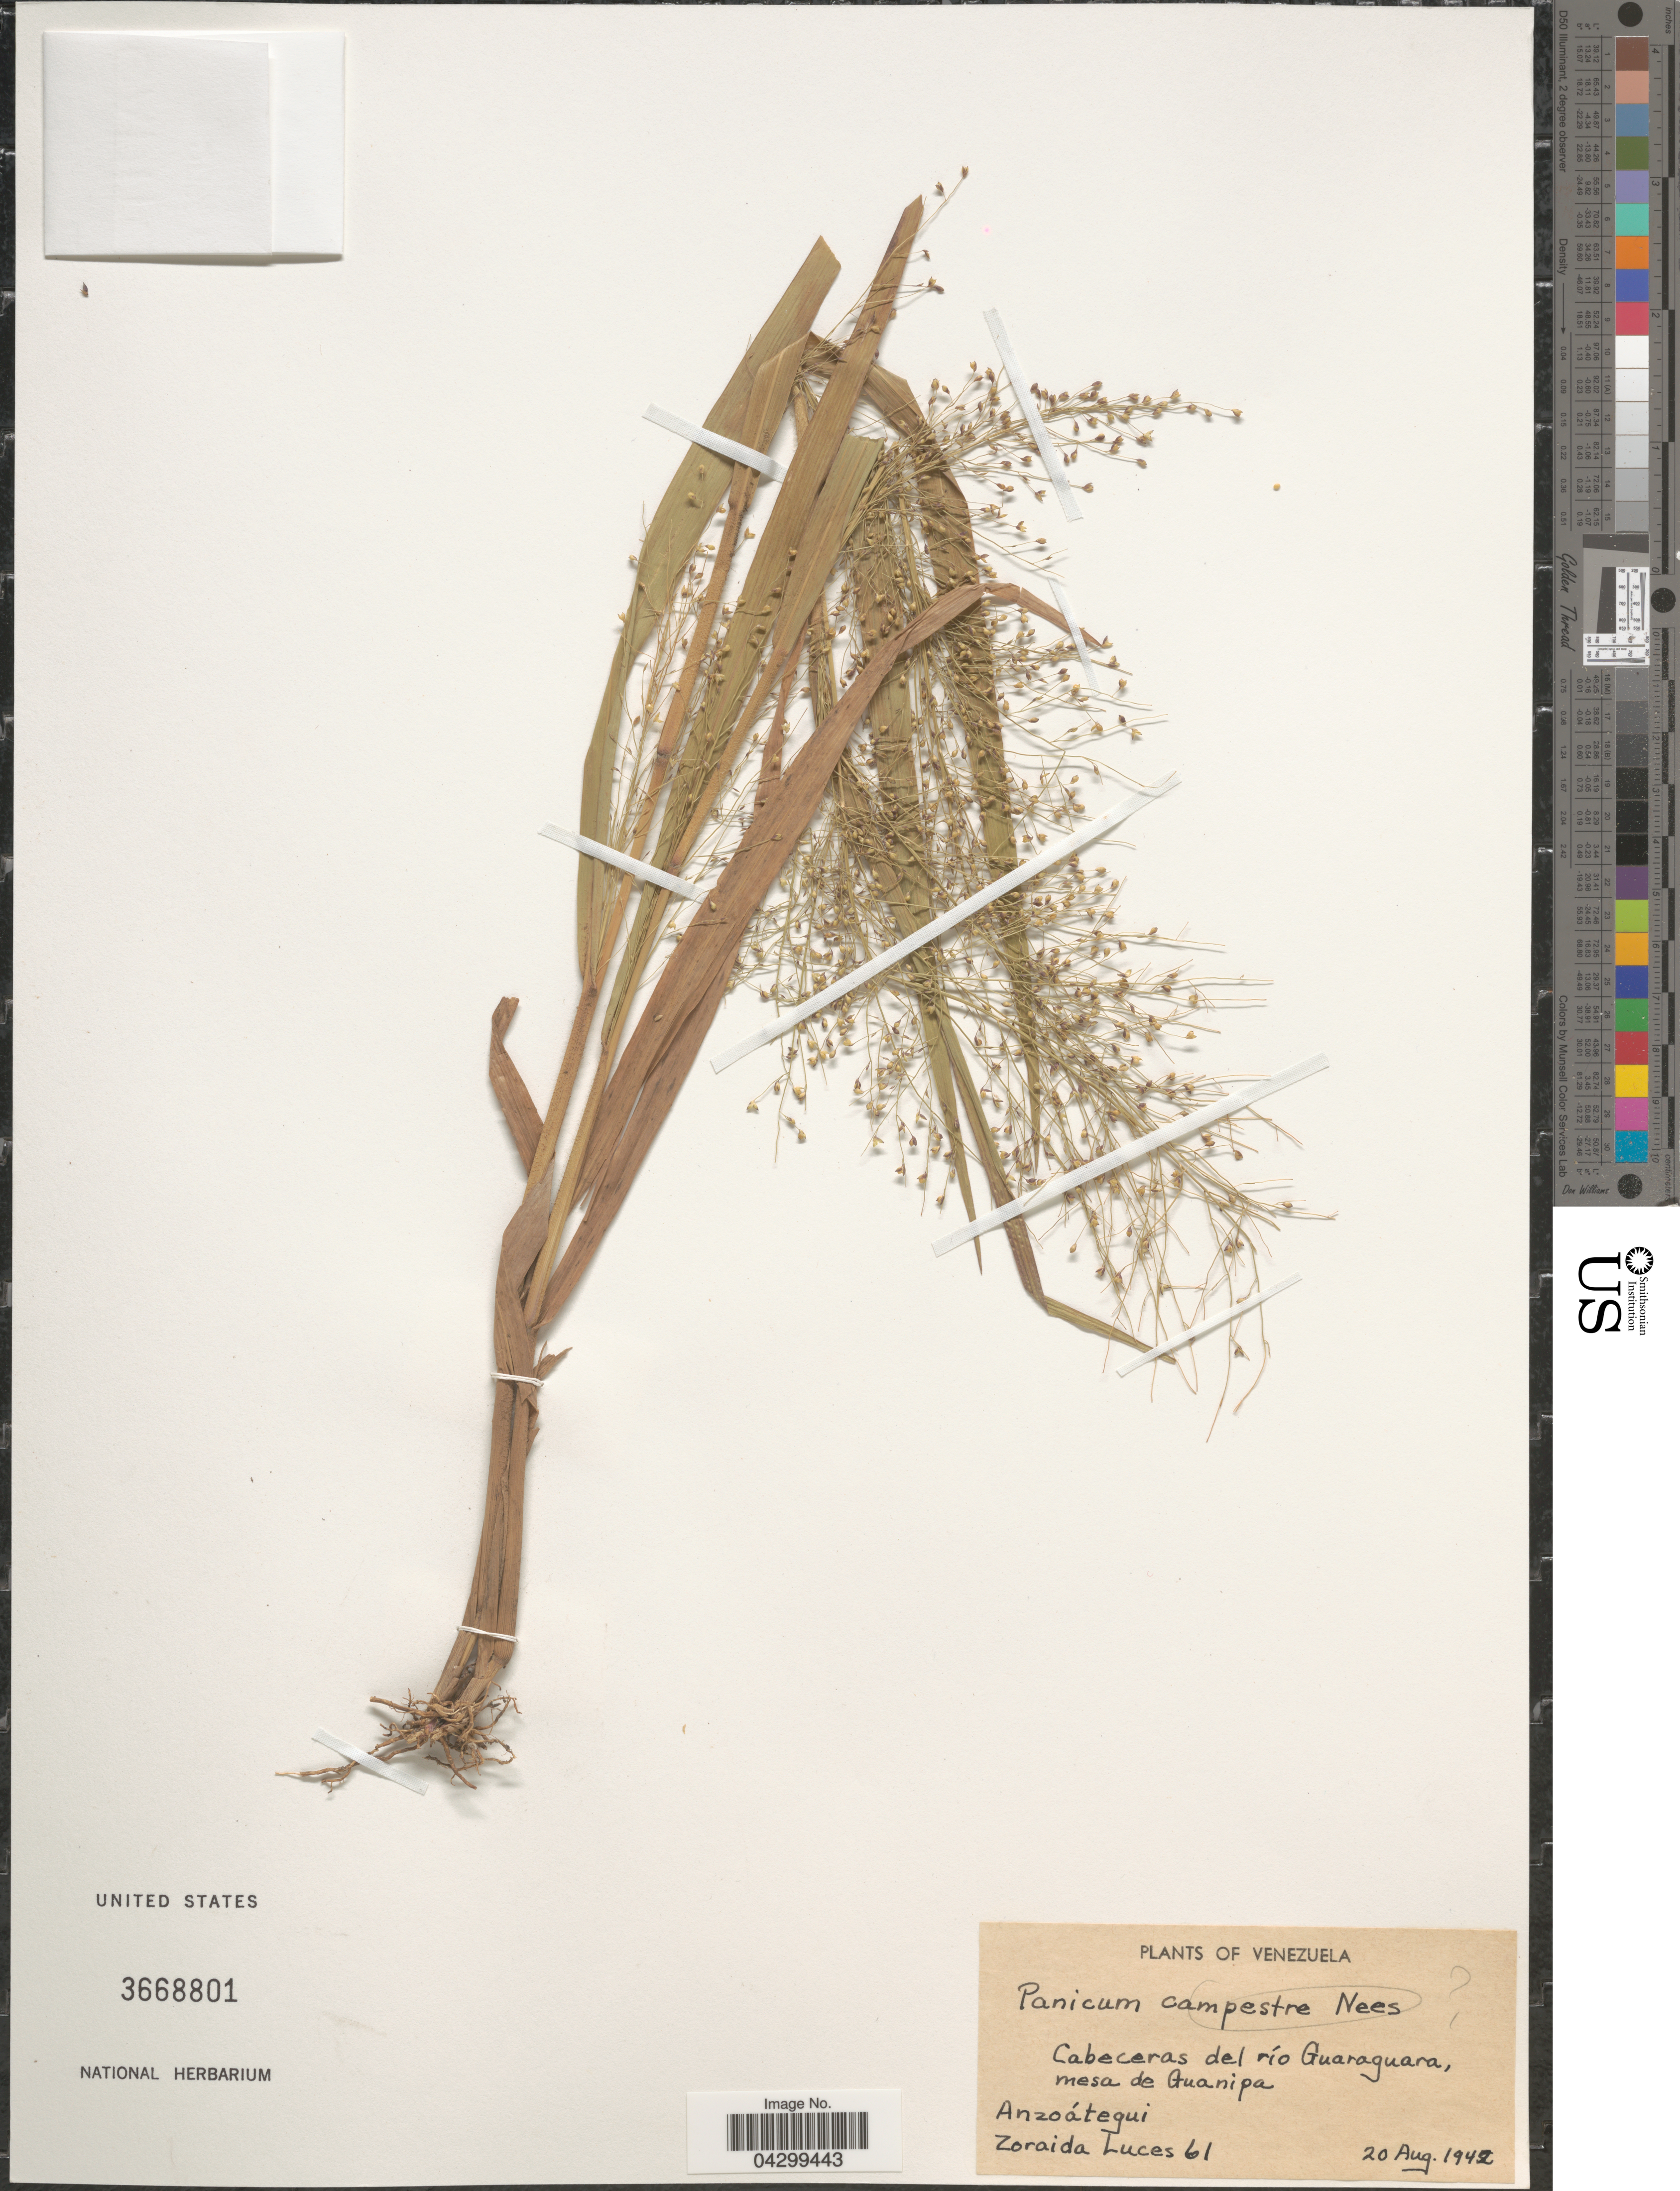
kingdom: Plantae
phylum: Tracheophyta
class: Liliopsida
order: Poales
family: Poaceae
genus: Panicum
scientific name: Panicum campestre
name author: Nees ex Trin.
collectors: Z. Luces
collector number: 61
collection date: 1942-08-20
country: Venezuela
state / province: Anzoategui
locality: Cabeceras del río Guaraguara, mesa de Guanipa.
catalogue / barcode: US 3668801